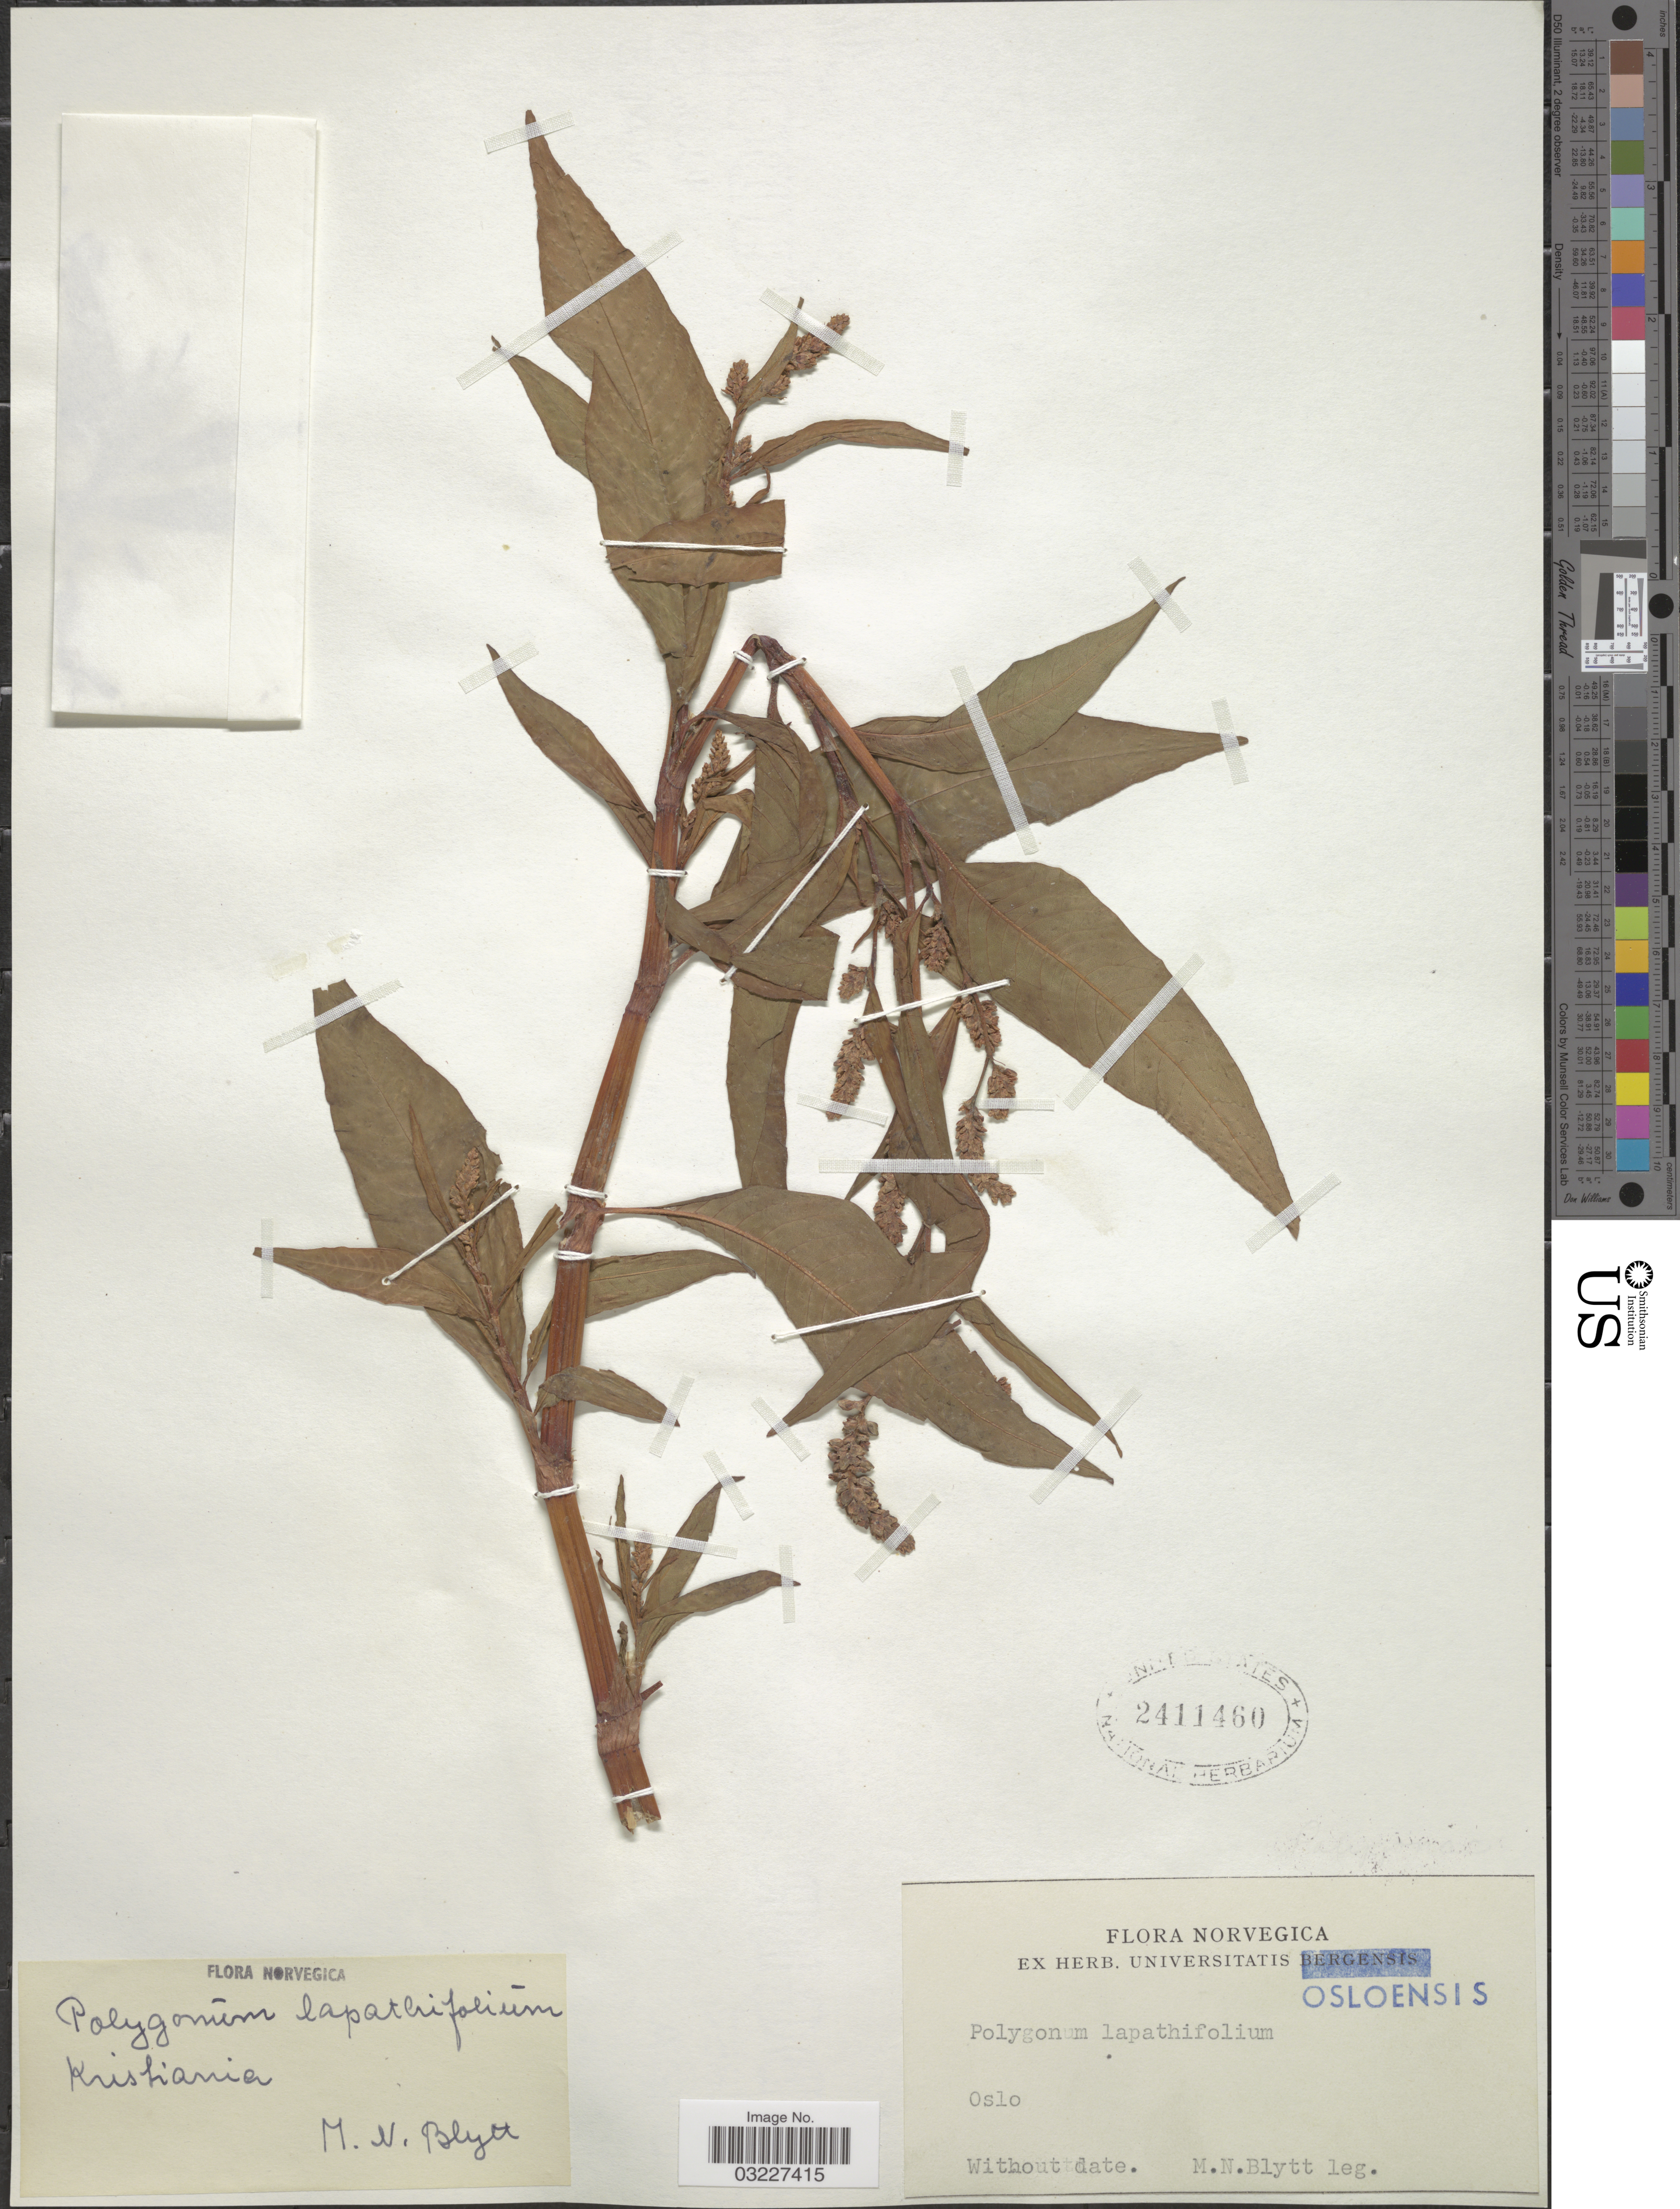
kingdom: Plantae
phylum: Tracheophyta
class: Magnoliopsida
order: Caryophyllales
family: Polygonaceae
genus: Polygonum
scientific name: Polygonum lapathifolium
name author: L.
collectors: M. N. Blytt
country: Norway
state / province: Oslo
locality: Kristiania.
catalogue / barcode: US 2411460